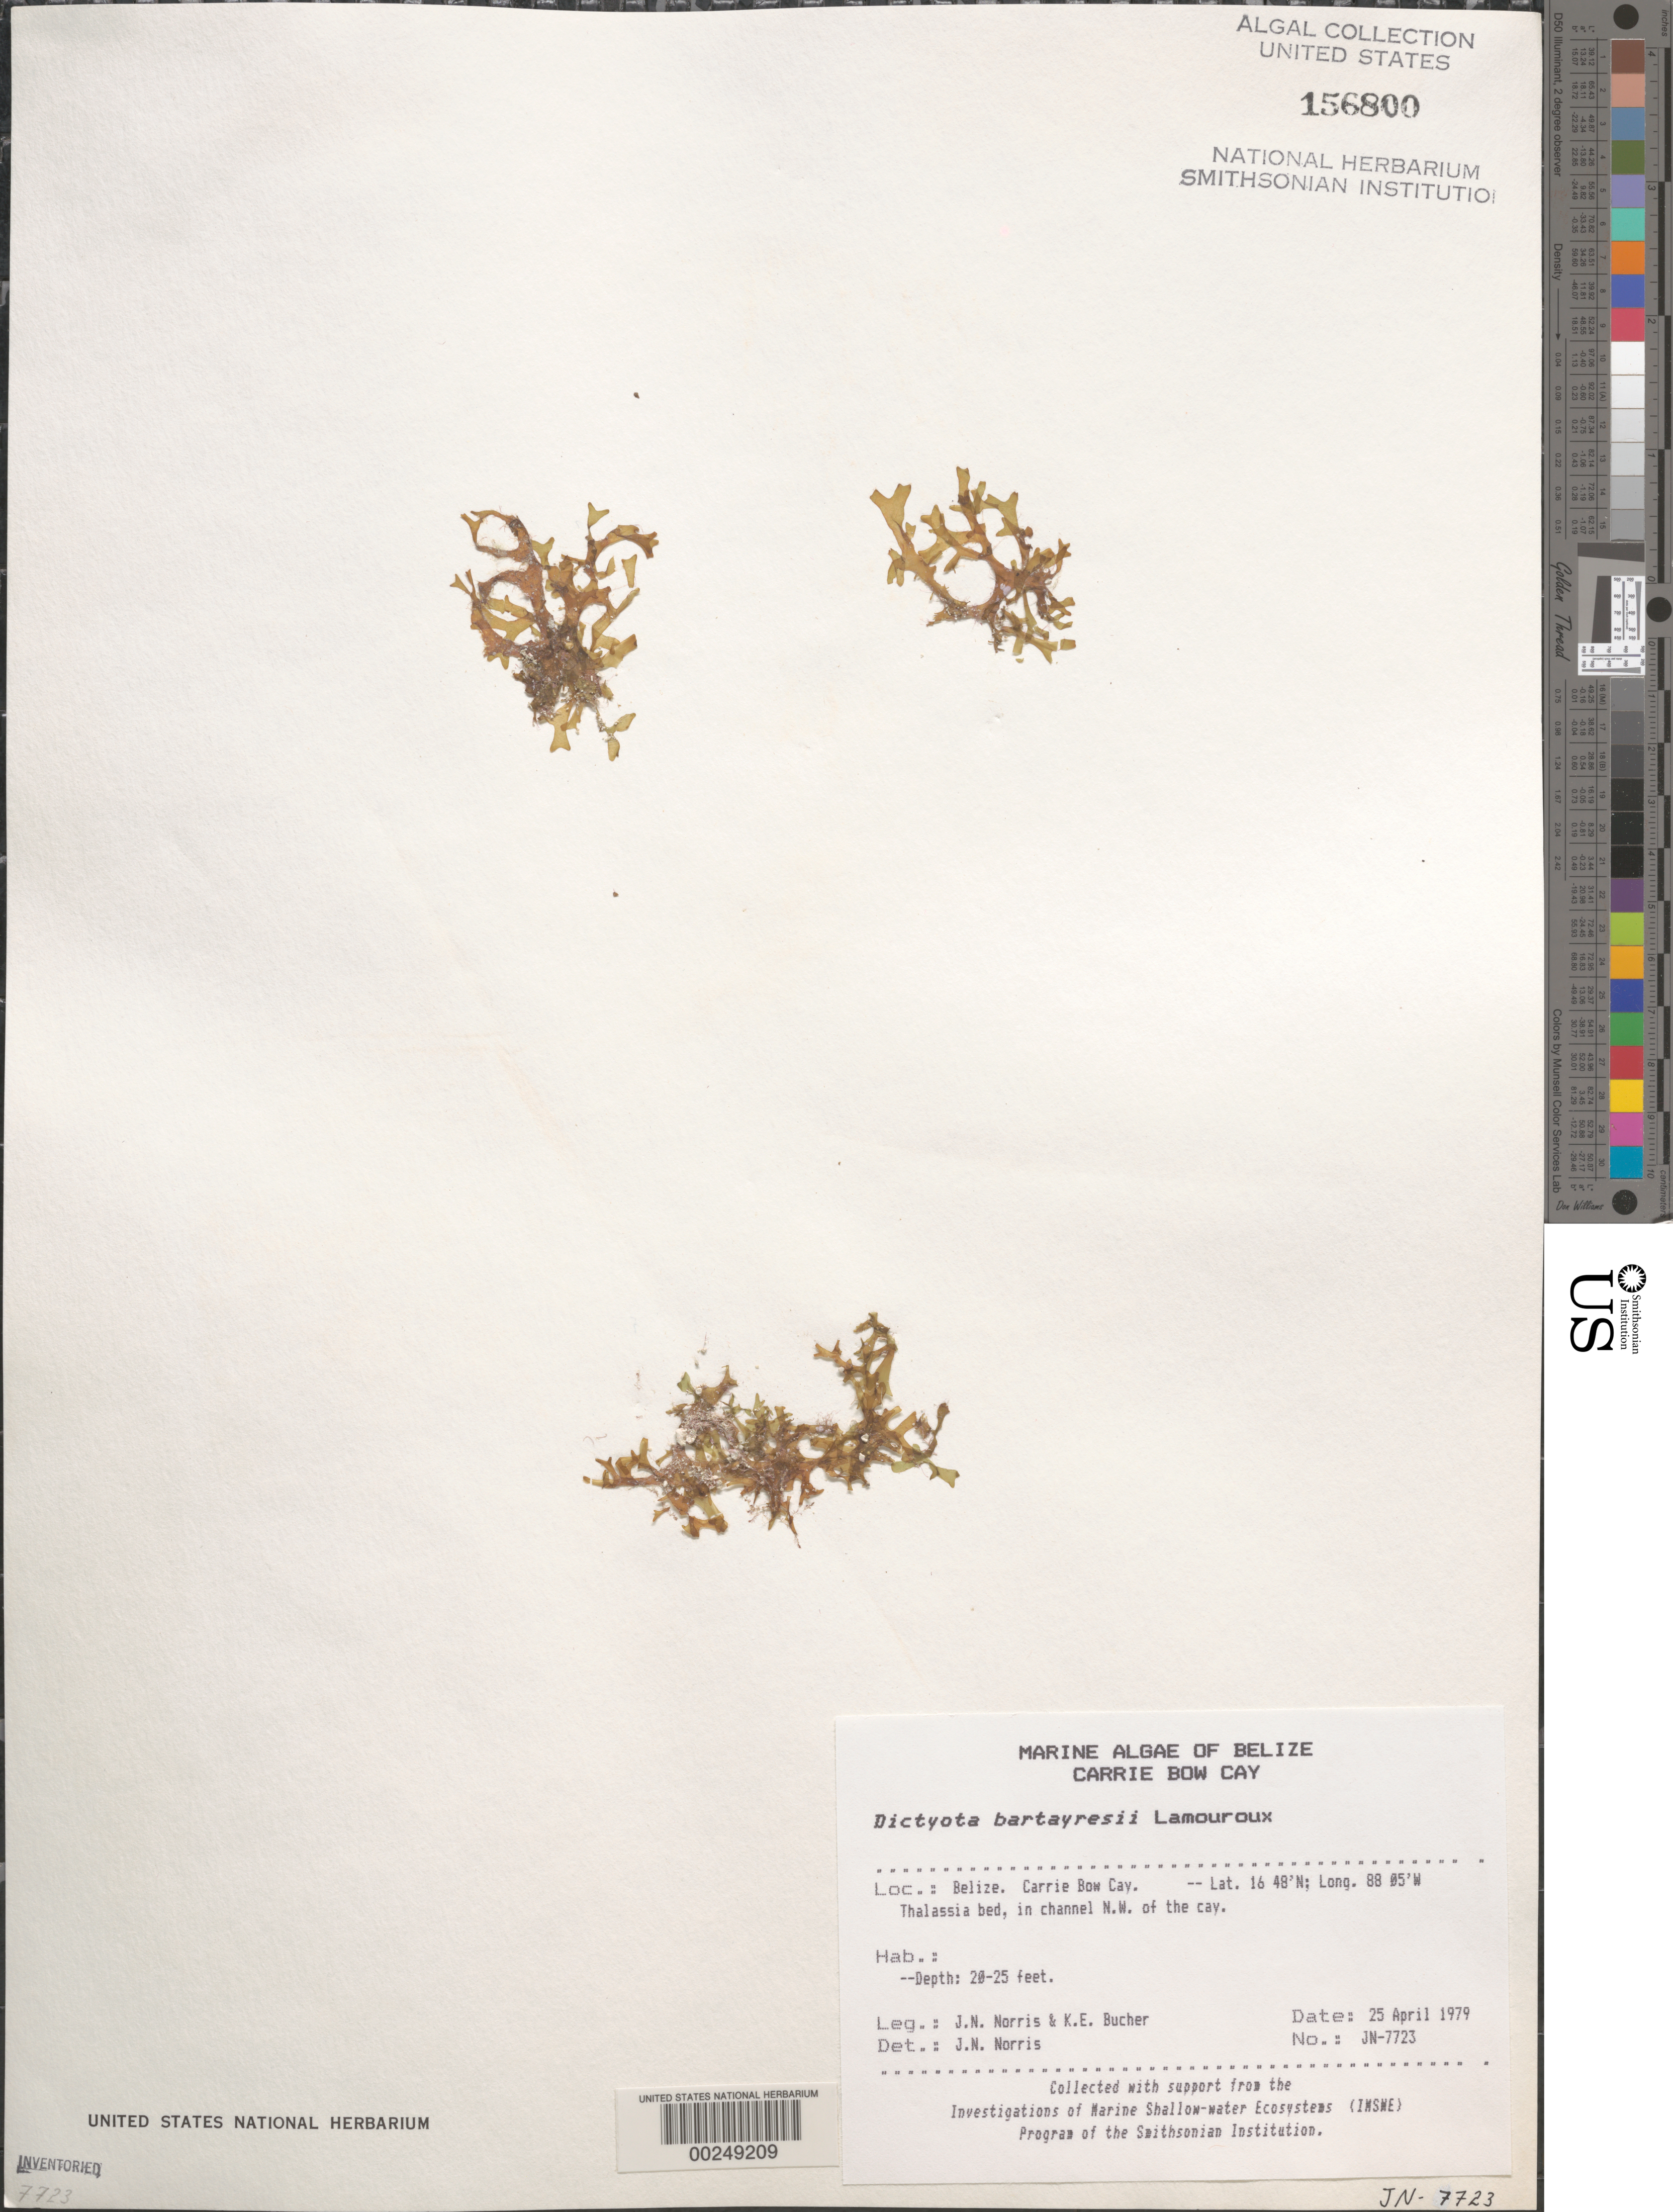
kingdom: Chromista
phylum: Ochrophyta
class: Phaeophyceae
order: Dictyotales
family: Dictyotaceae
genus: Dictyota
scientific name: Dictyota bartayresiana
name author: J.V.Lamouroux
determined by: Norris, James N.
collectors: J. N. Norris & K. E. Bucher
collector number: JN-7723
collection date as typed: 25 Apr 1979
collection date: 1979-04-25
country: Belize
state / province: Stann Creek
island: Carrie Bow Cay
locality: Northwest of Carrie Bow Cay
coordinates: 16 48'N, 88 05'W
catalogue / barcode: US 156800